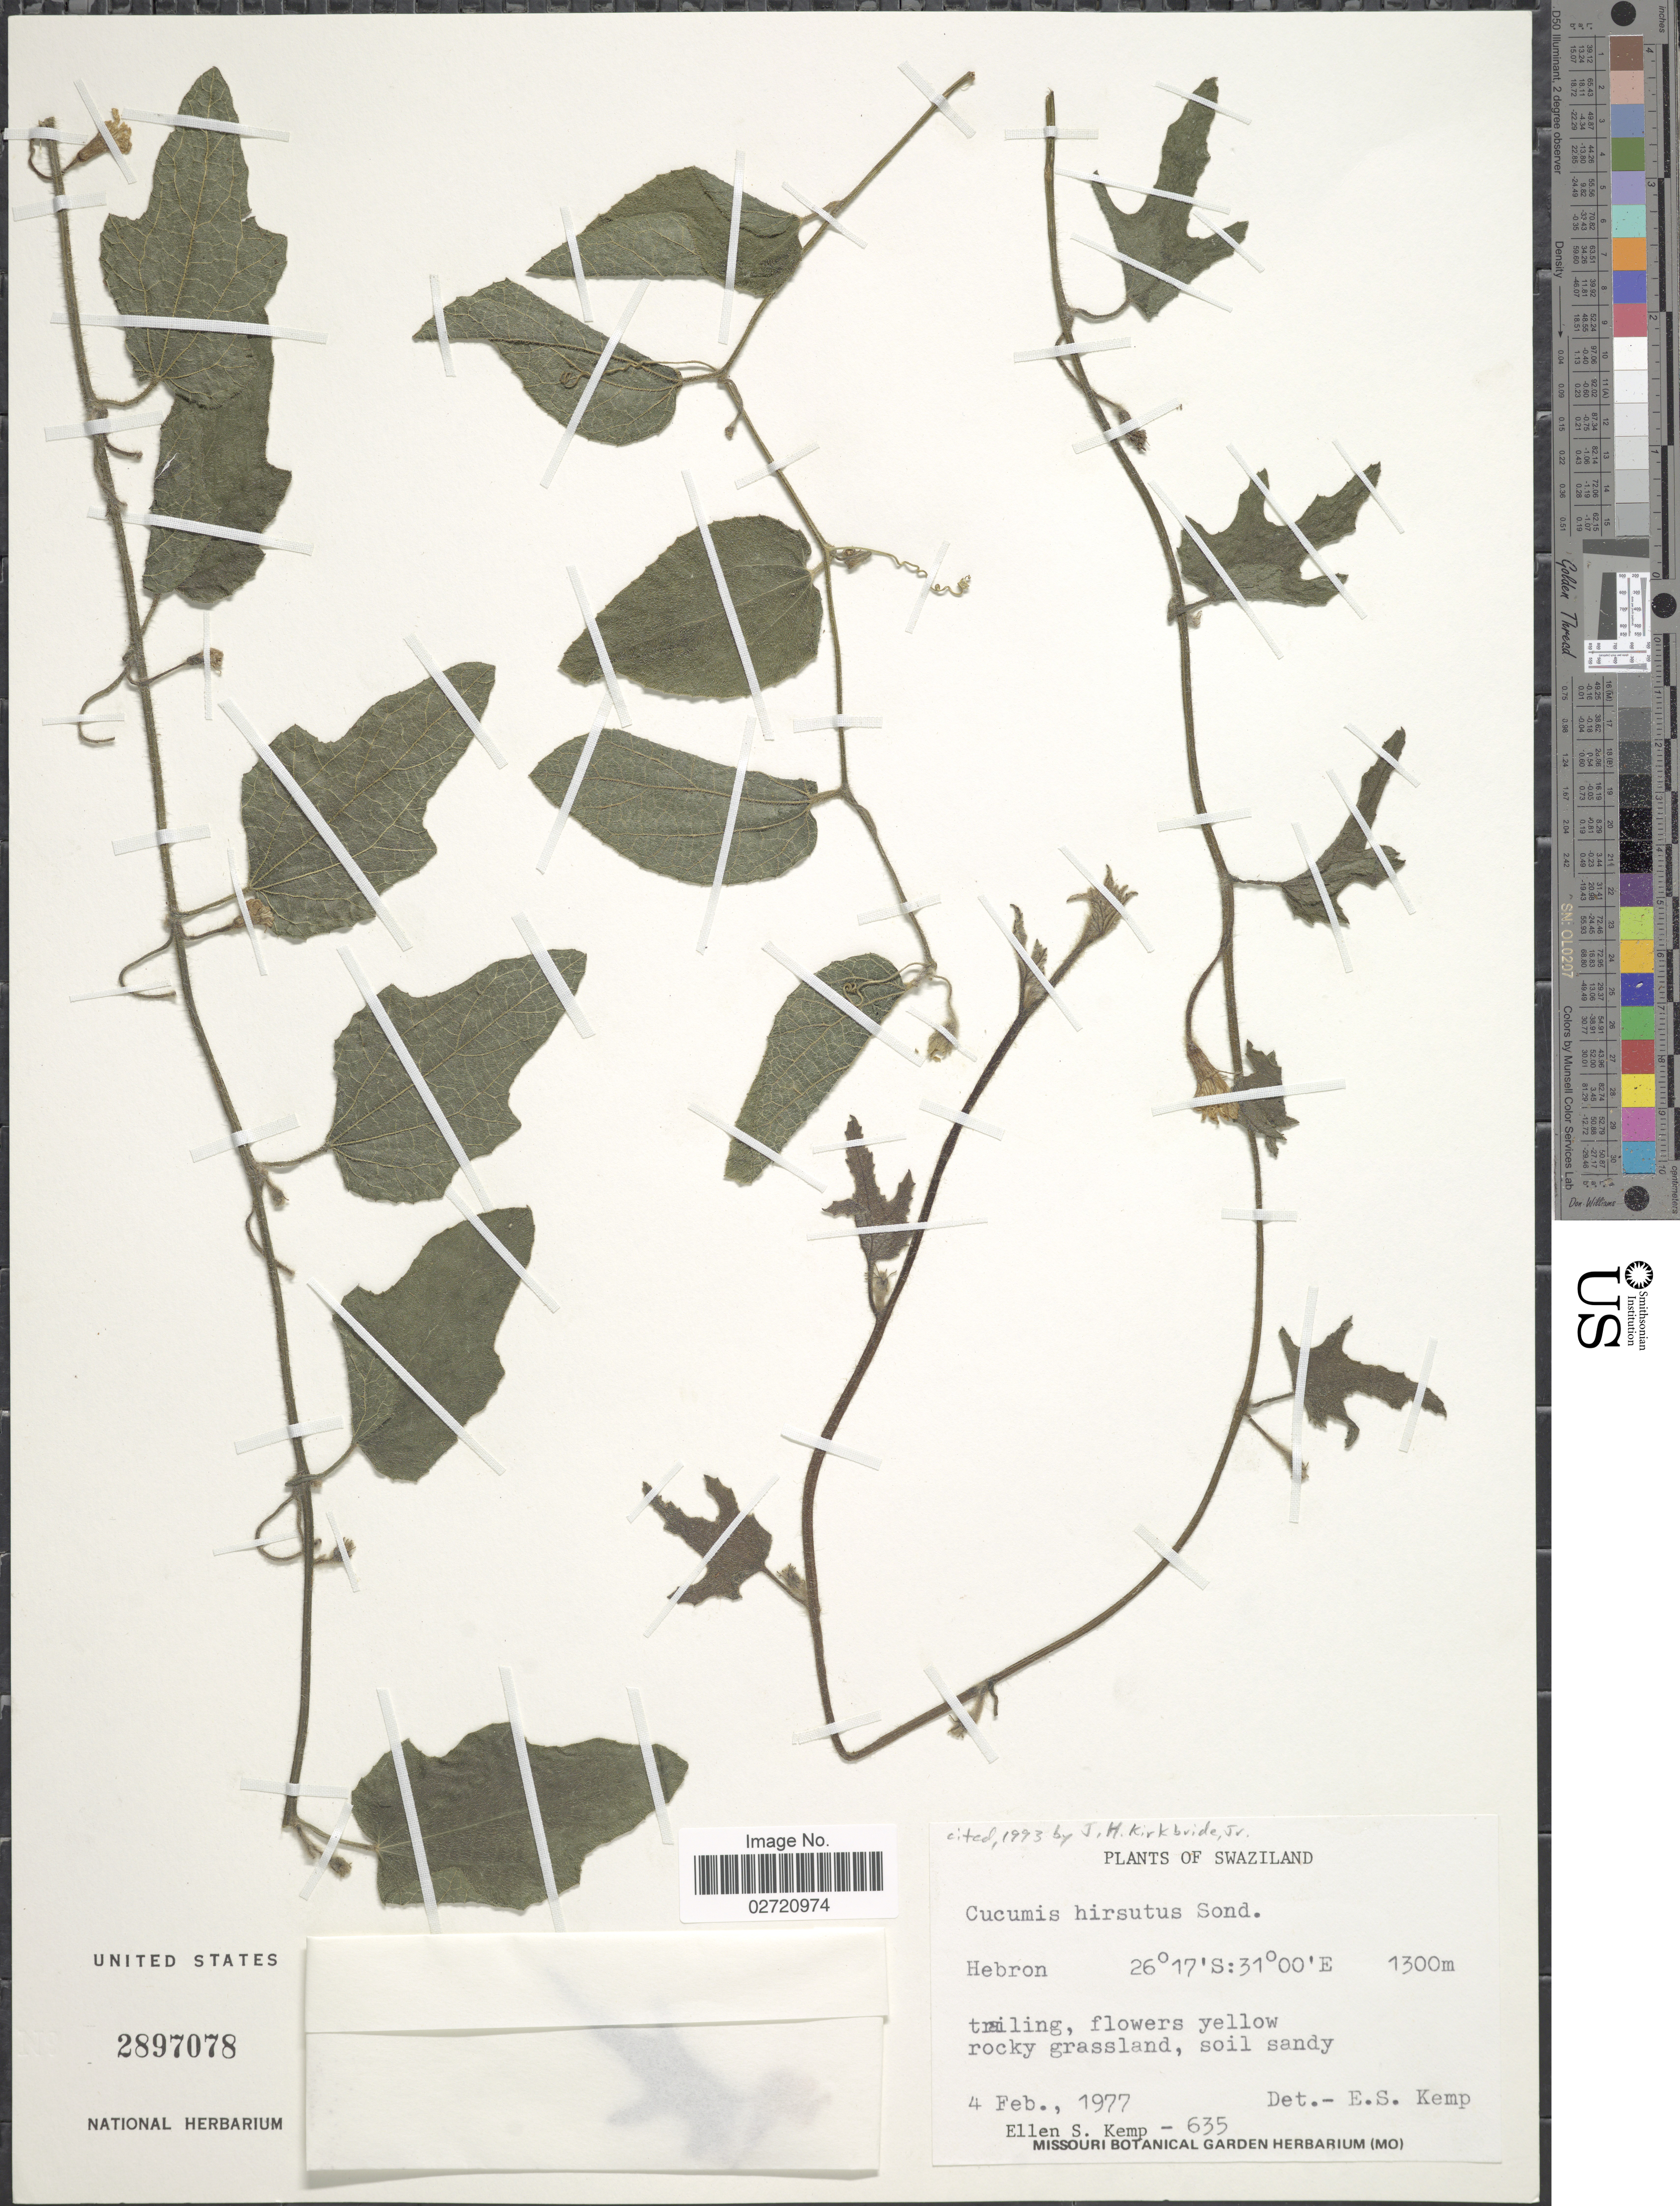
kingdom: Plantae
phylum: Tracheophyta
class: Magnoliopsida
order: Cucurbitales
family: Cucurbitaceae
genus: Cucumis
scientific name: Cucumis hirsutus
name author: Sond.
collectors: E. S. Kemp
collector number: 635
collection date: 1977-02-04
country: Eswatini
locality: Hebron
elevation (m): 1300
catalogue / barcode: US 2897078